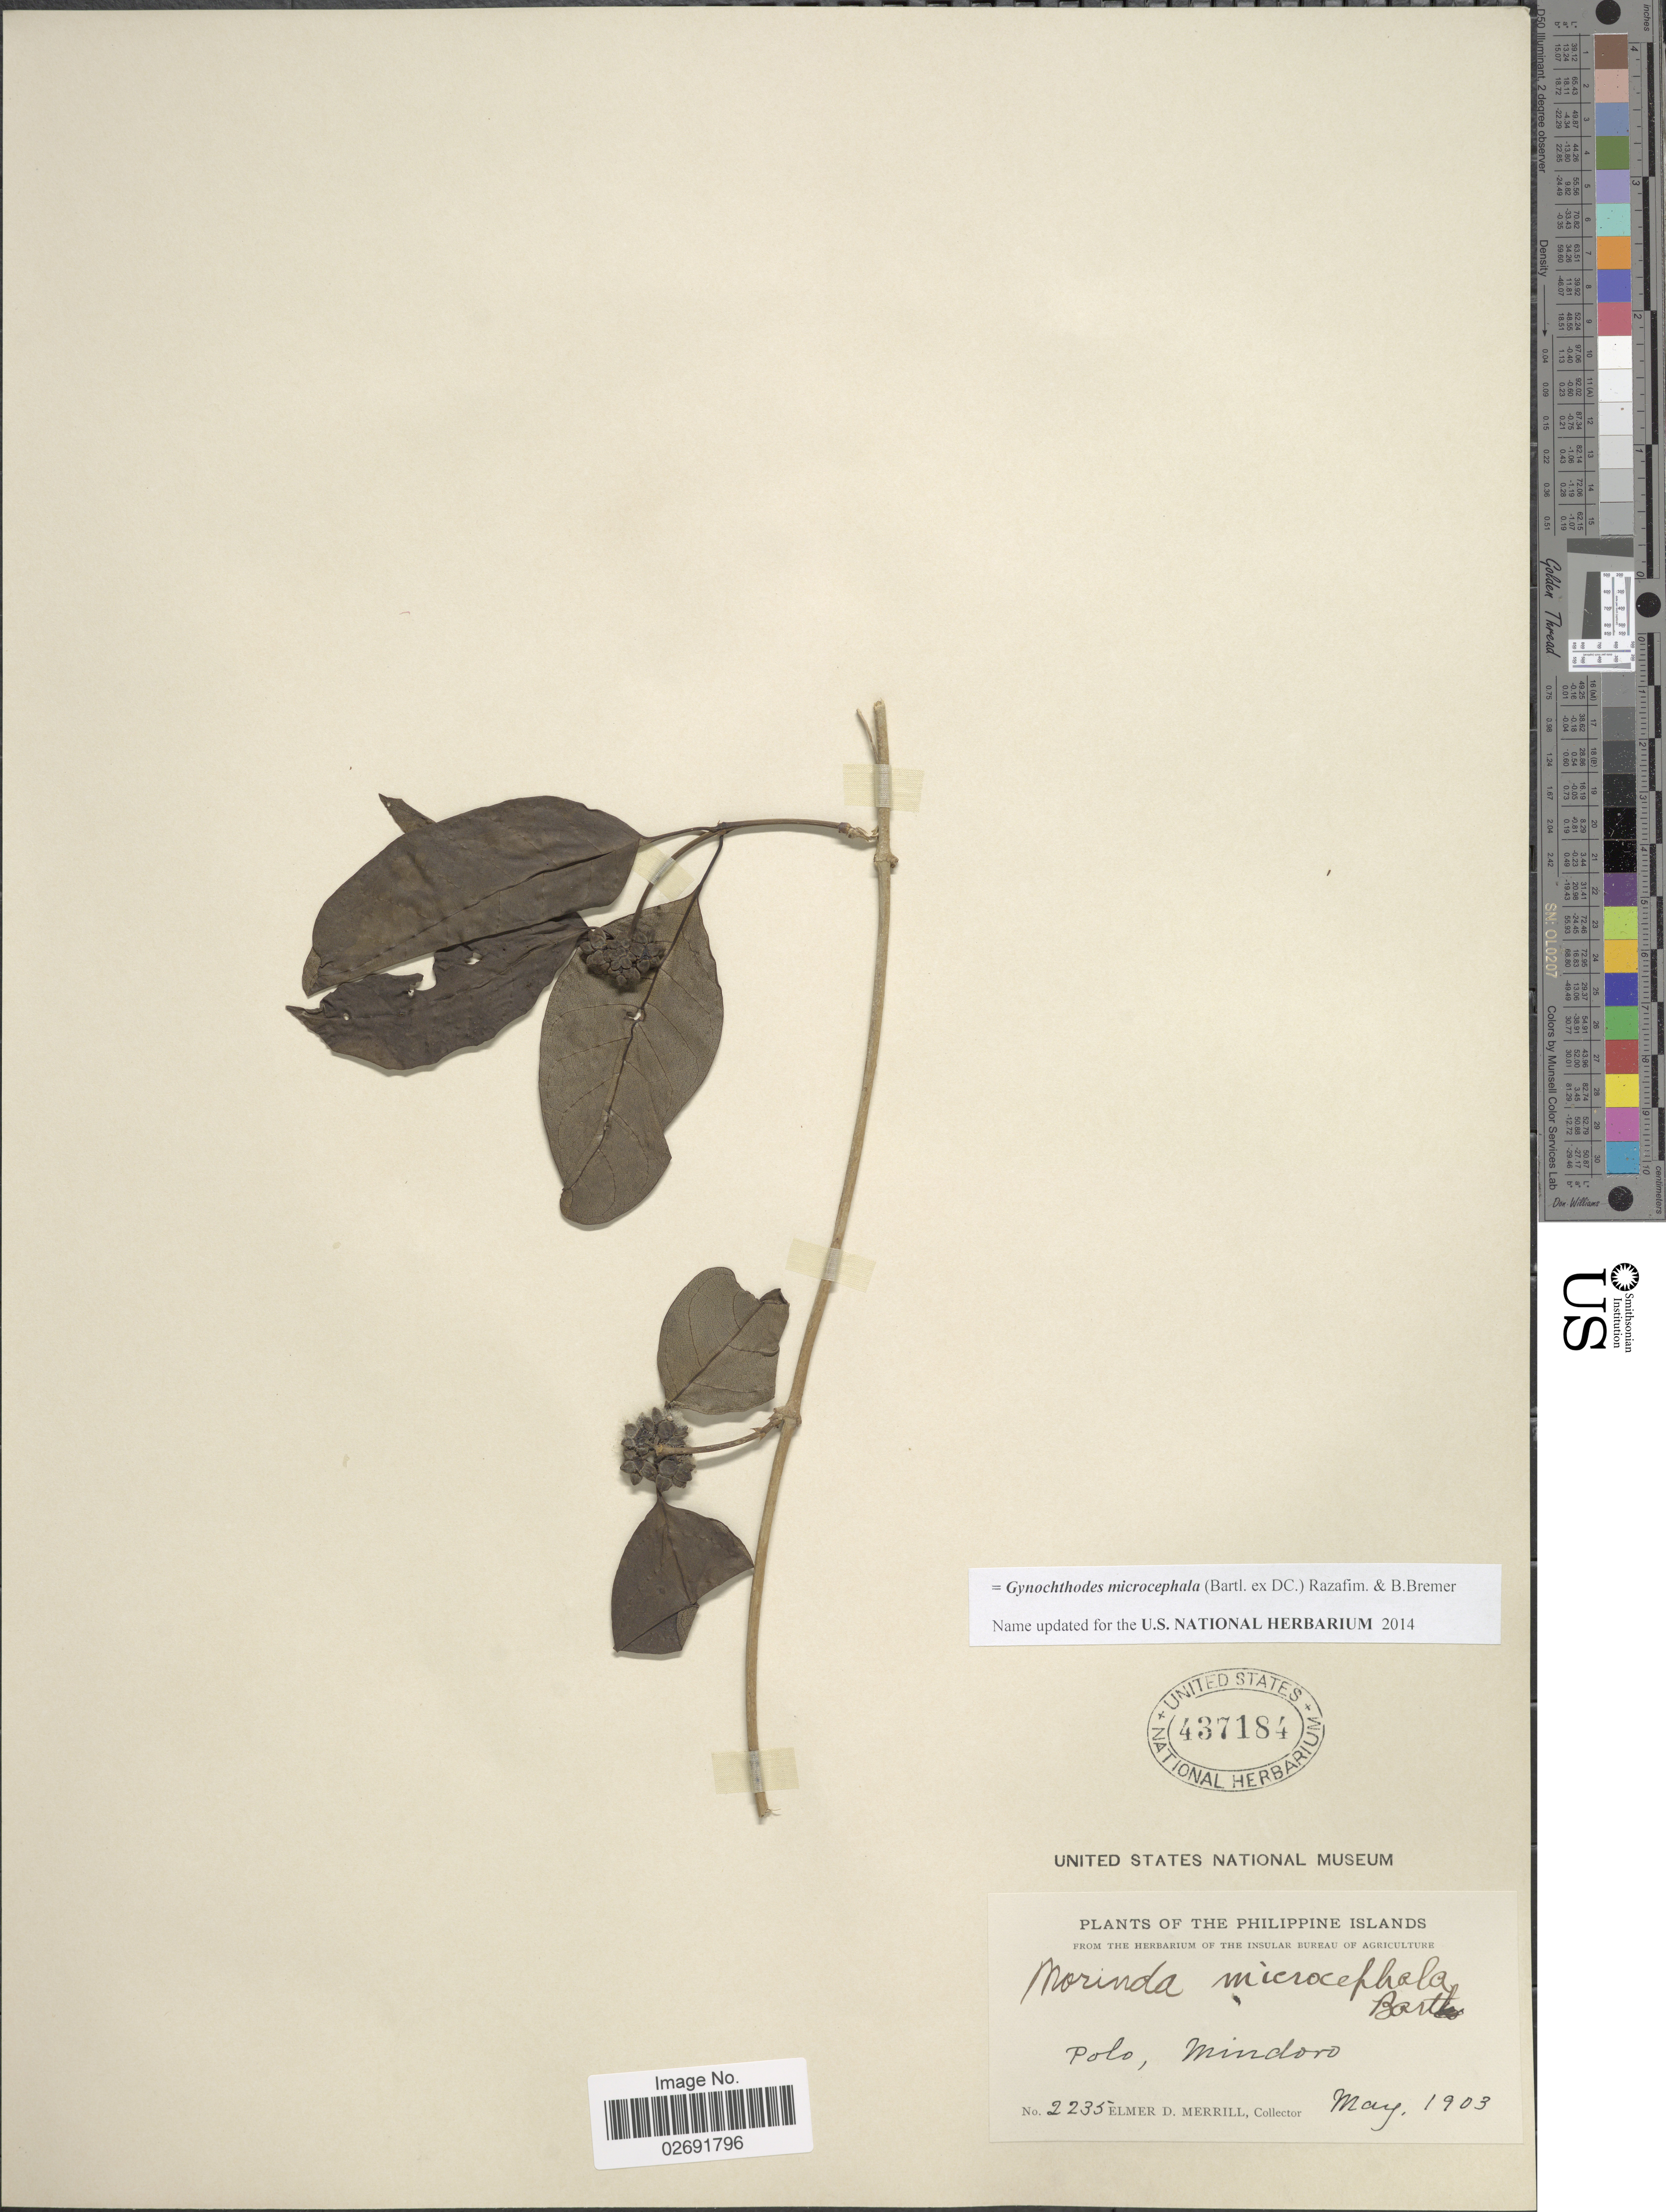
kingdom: Plantae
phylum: Tracheophyta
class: Magnoliopsida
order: Gentianales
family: Rubiaceae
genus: Gynochthodes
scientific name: Gynochthodes microcephala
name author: (Bartl. ex DC.) Razafim. & B. Bremer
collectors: E. D. Merrill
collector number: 2235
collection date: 1903-05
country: Philippines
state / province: Mimaropa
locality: The Philippine Islands, Polo, Mindoro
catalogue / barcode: US 437184